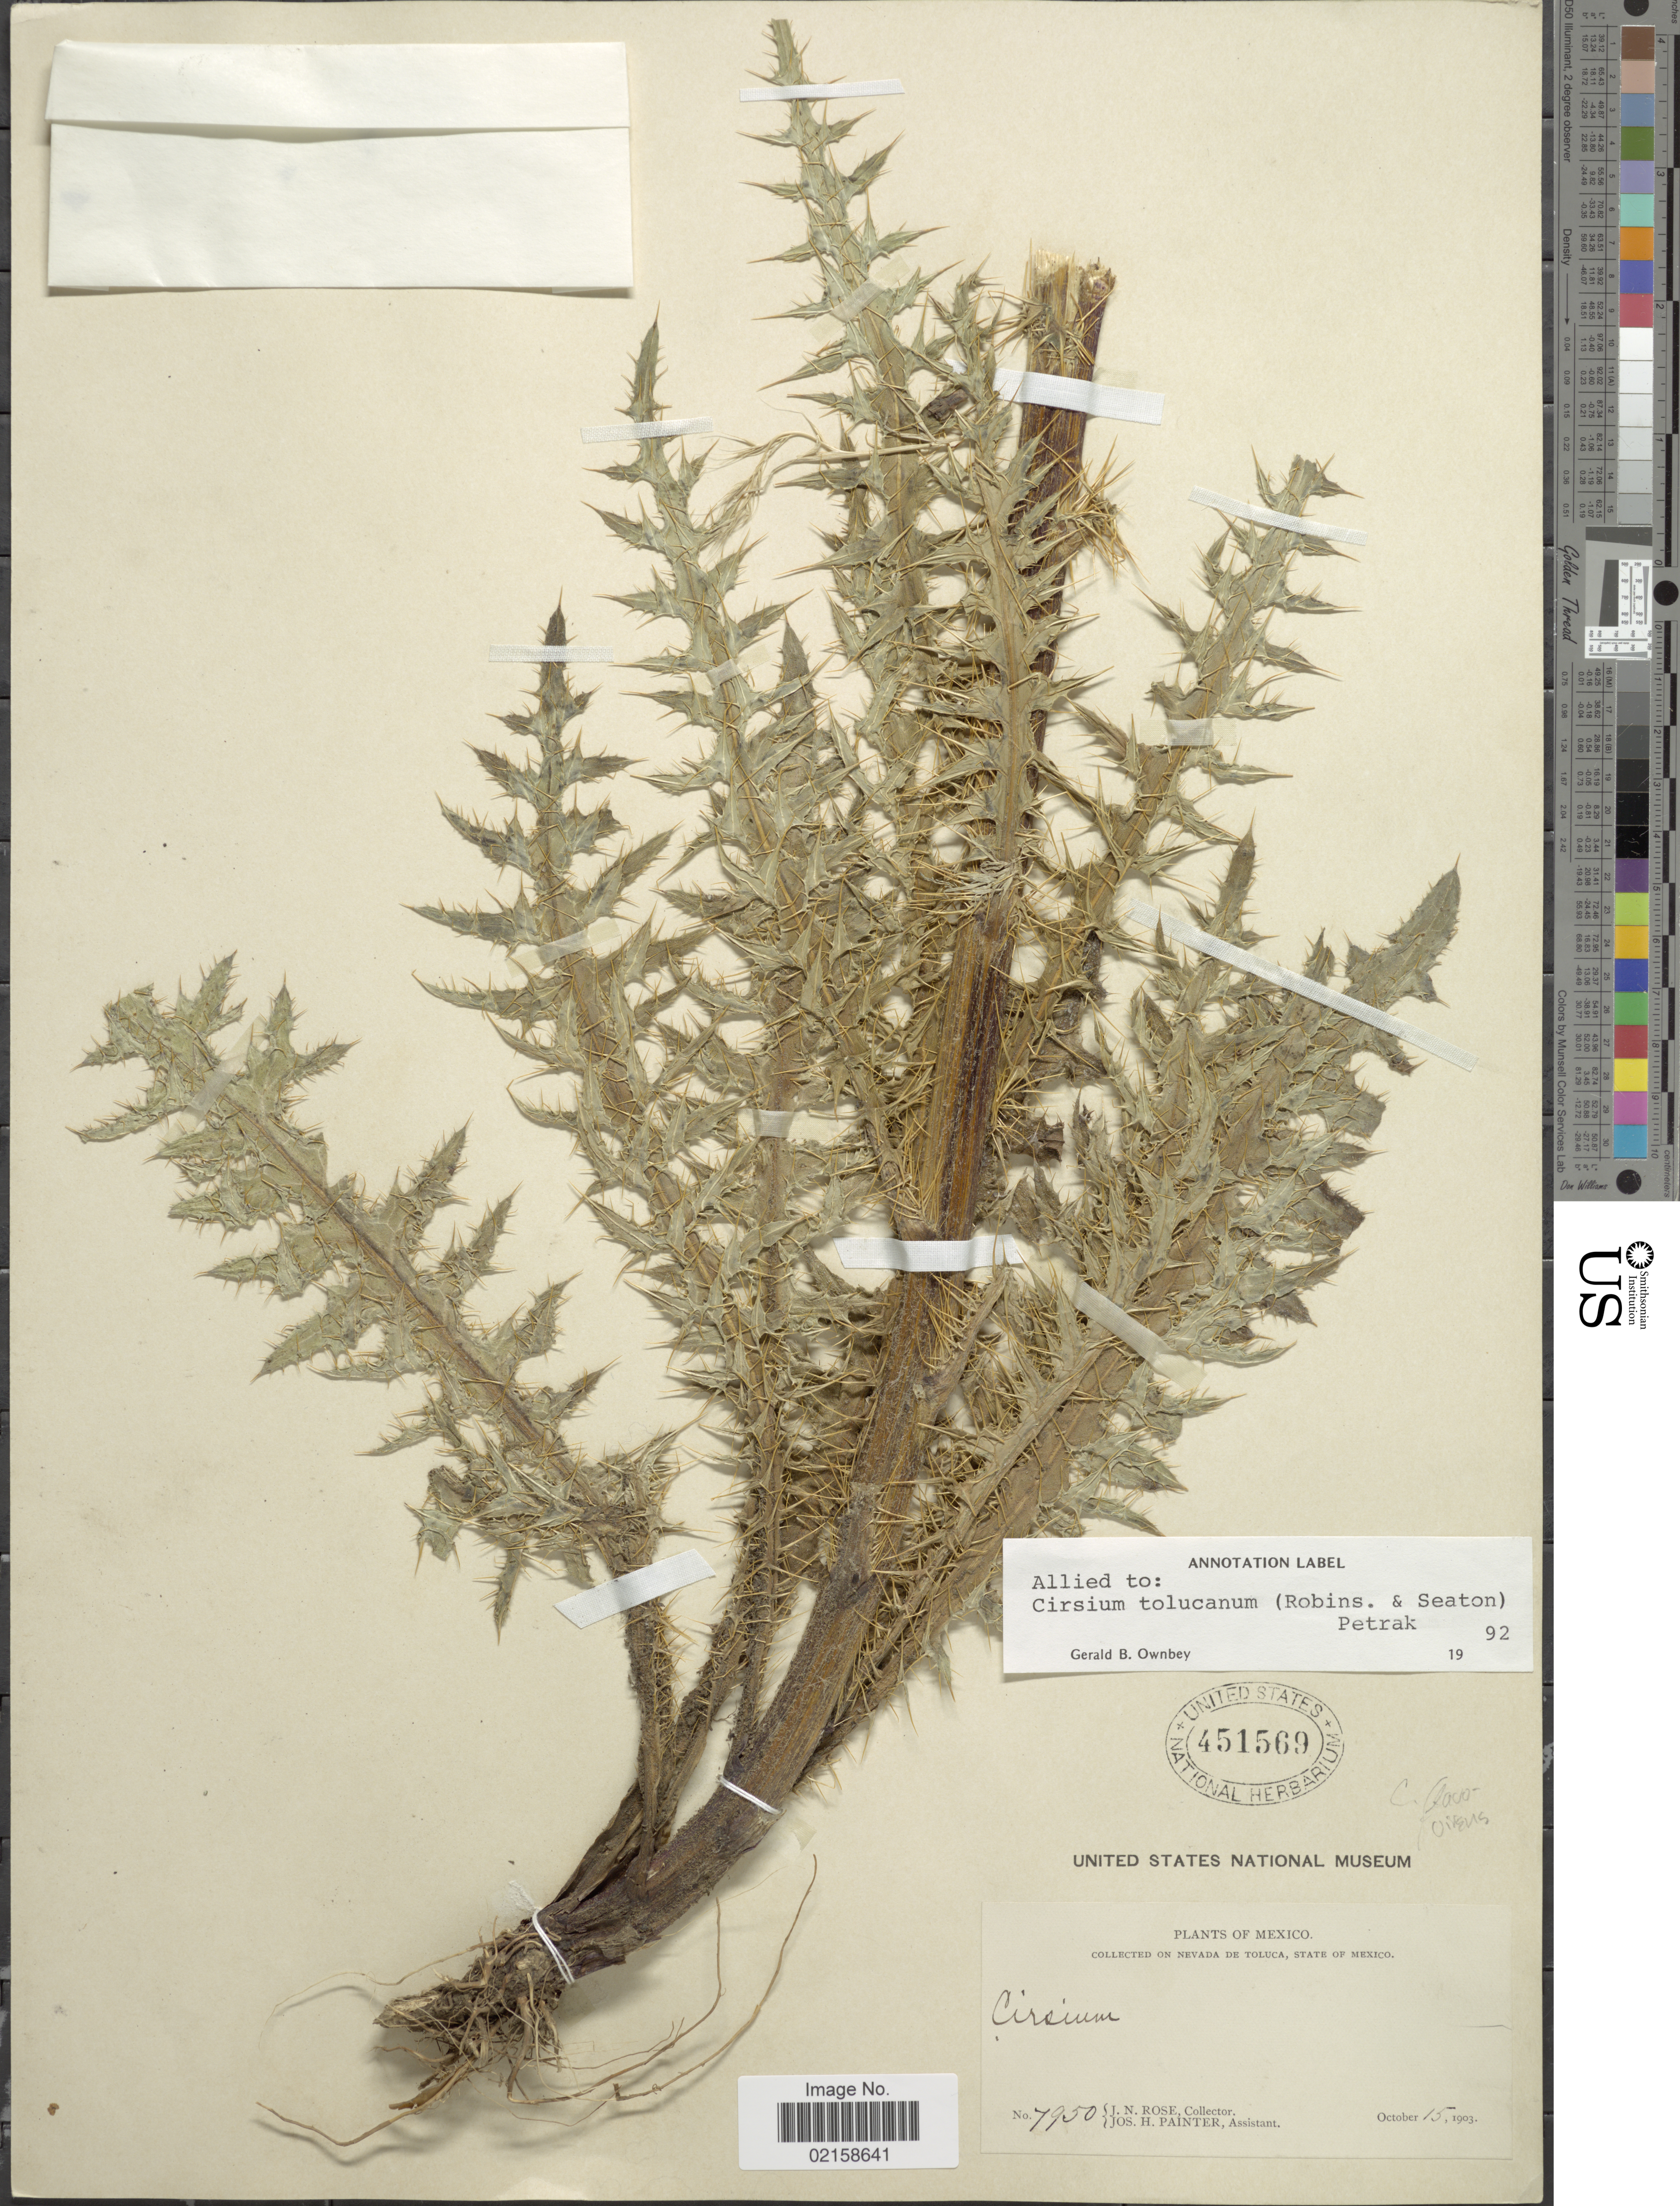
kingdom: Plantae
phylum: Tracheophyta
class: Magnoliopsida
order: Asterales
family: Asteraceae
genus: Cirsium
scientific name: Cirsium tolucanum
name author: (B.L. Rob. & Seaton) Petr.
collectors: J. N. Rose & J. H. Painter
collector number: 7950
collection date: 1903-10-15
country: Mexico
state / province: Jalisco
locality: On Nevada de Toluca.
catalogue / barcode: US 451569